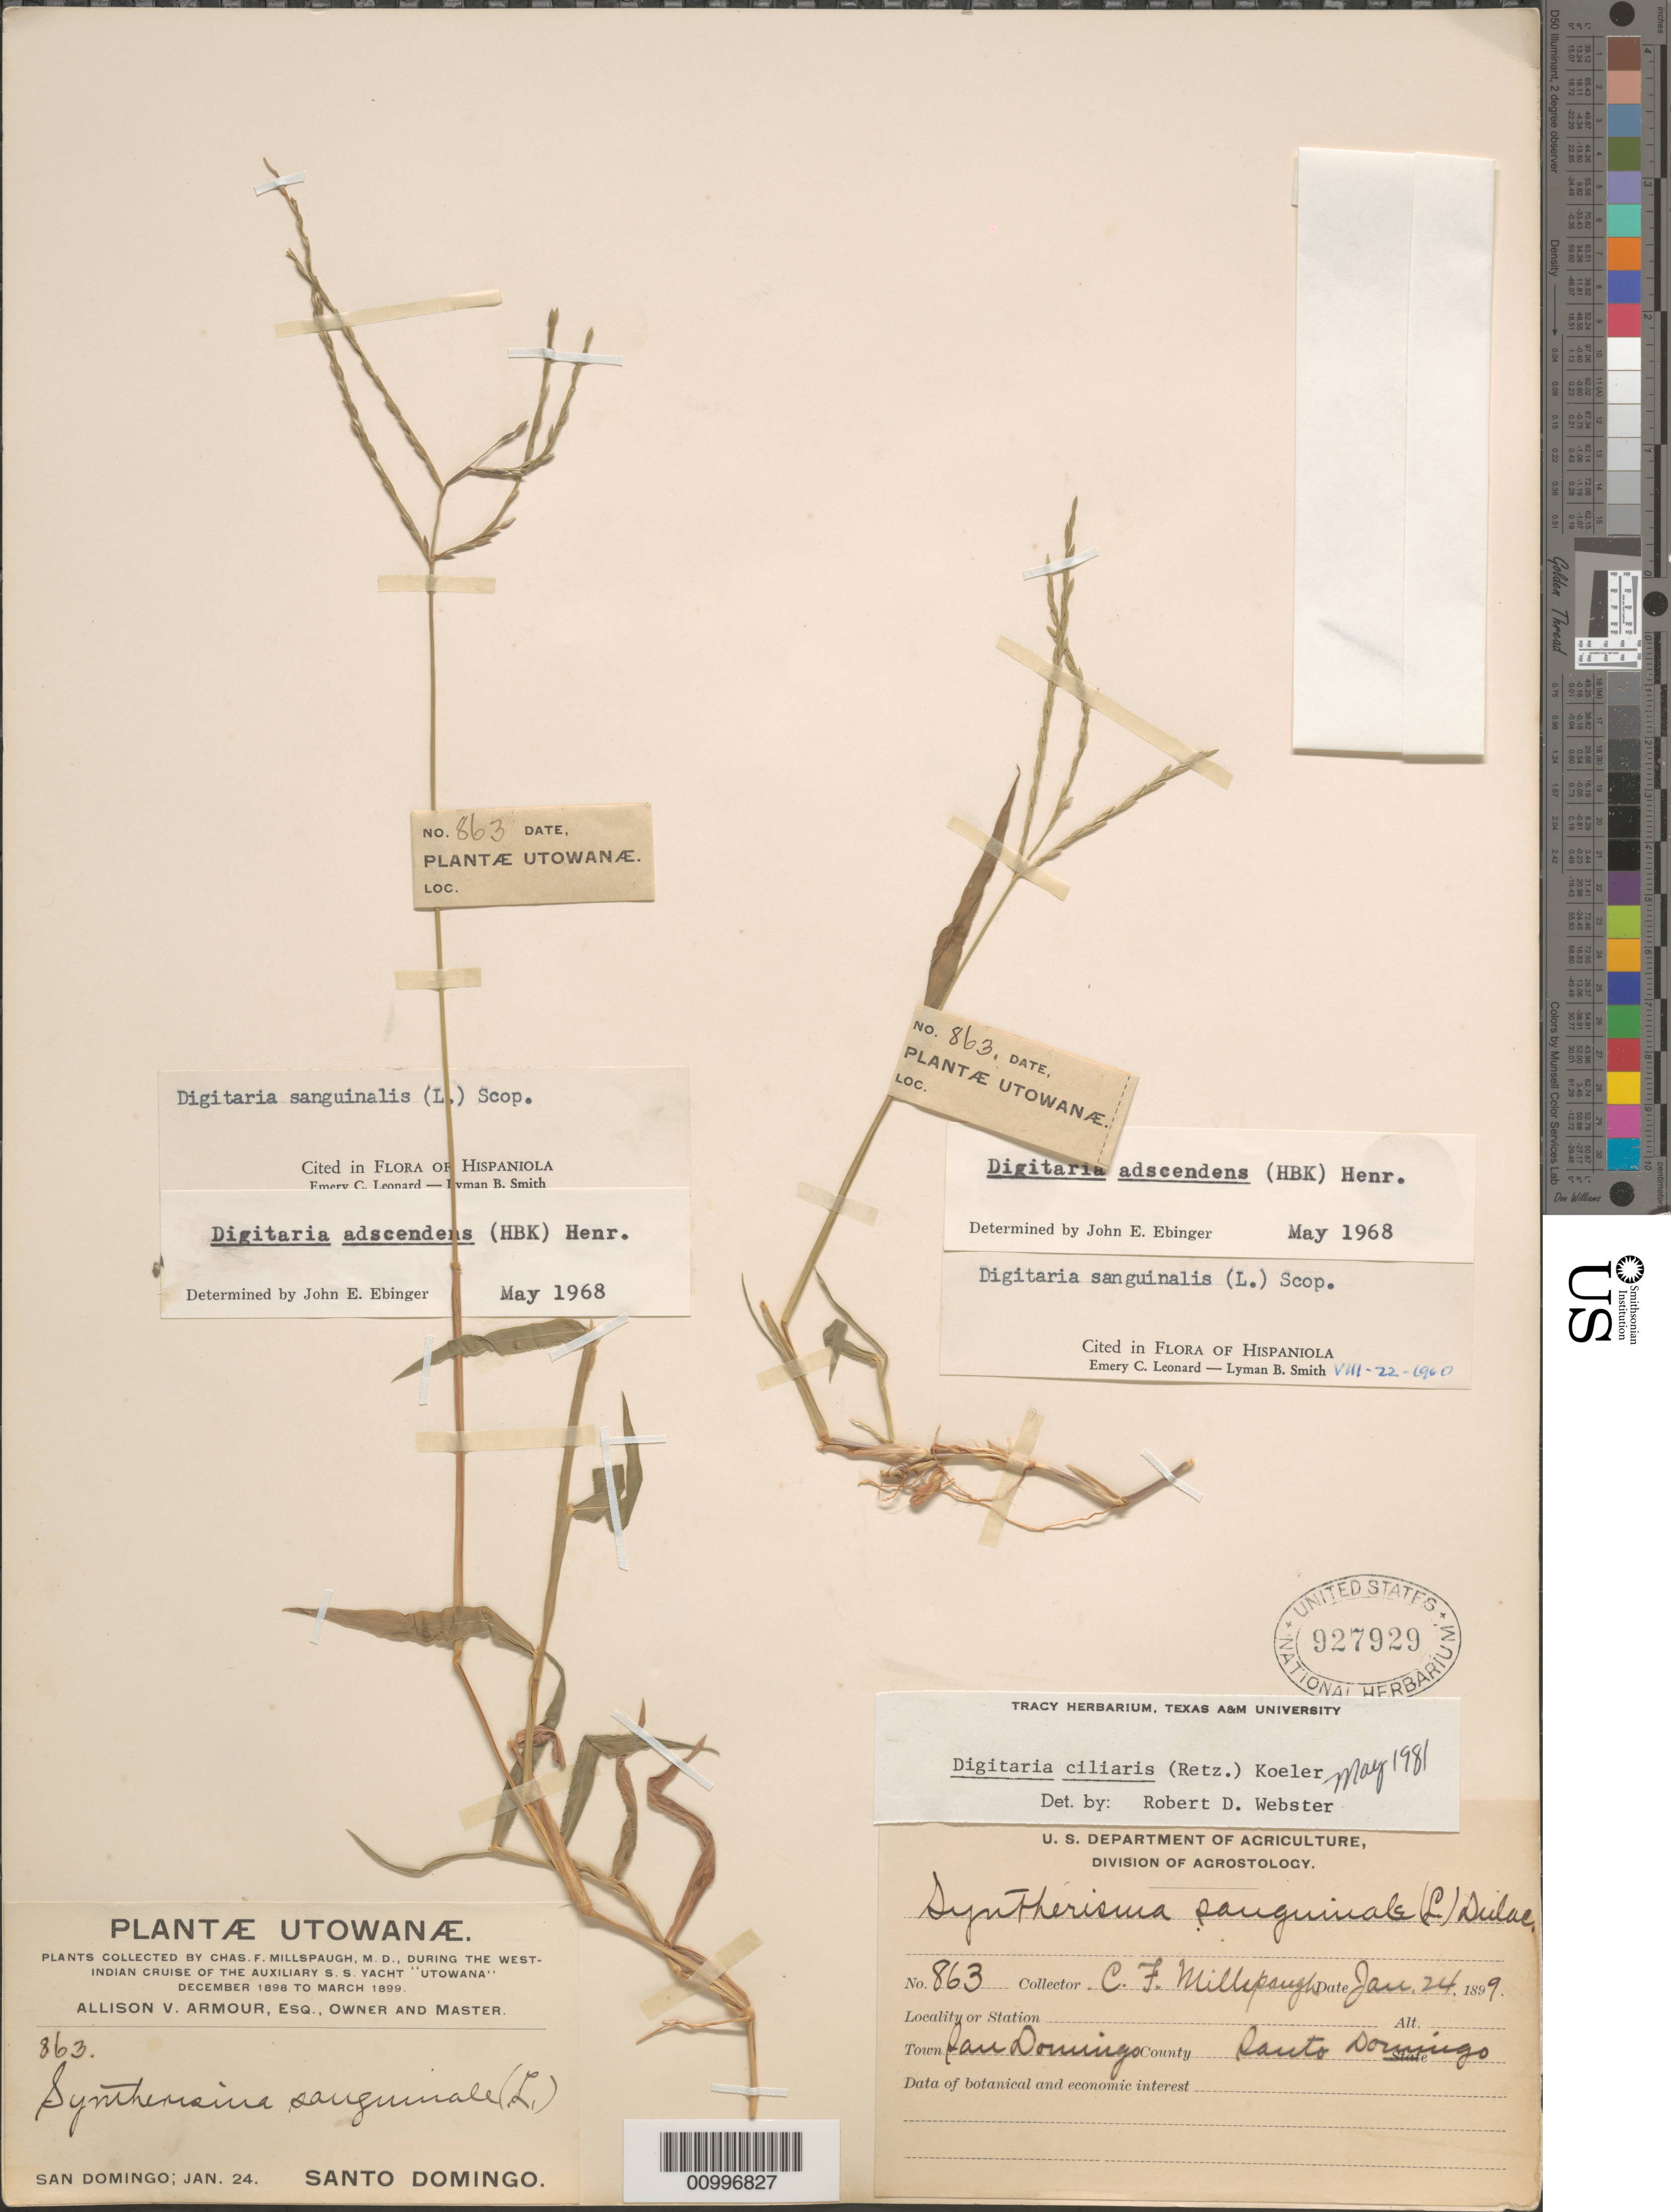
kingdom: Plantae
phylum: Tracheophyta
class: Liliopsida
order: Poales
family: Poaceae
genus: Digitaria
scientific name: Digitaria ciliaris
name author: (Retz.) Koeler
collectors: C. F. Millspaugh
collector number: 863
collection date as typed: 24 Jan 1899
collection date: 1899-01-24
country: Dominican Republic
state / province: Distrito Nacional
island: Hispaniola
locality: Santo Domingo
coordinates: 0 N, 0 E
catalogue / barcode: US 927929